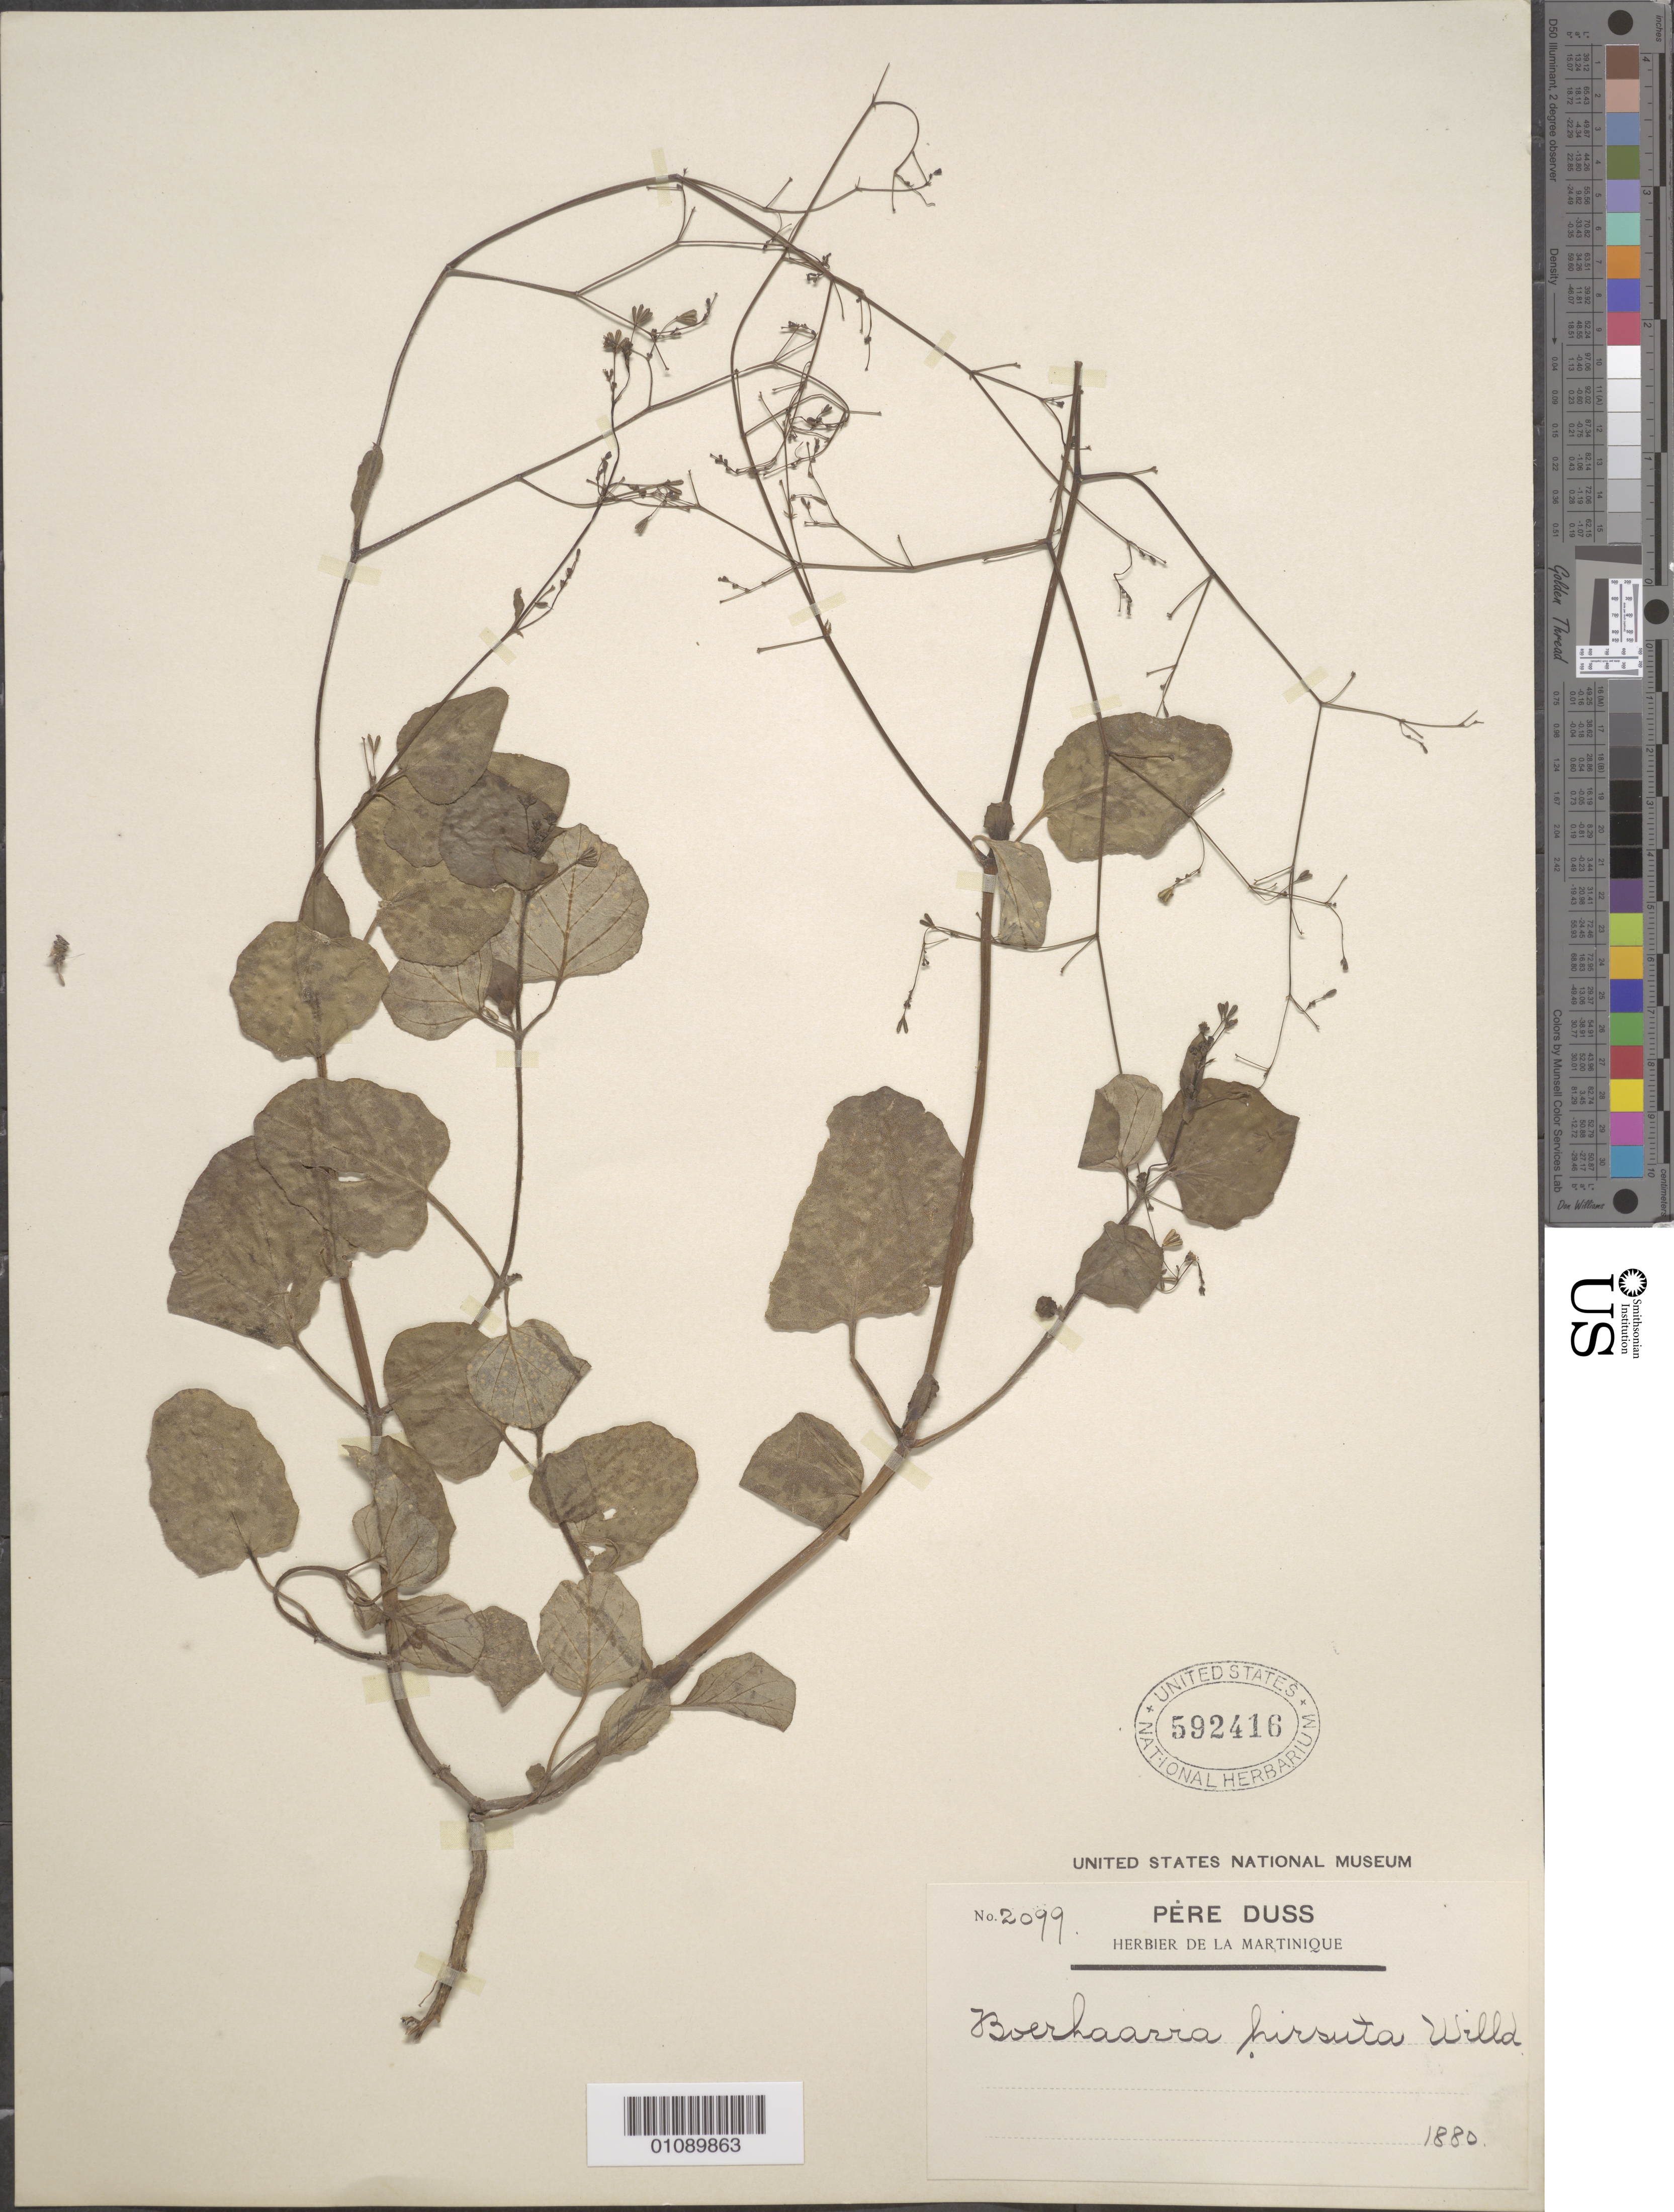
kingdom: Plantae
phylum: Tracheophyta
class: Magnoliopsida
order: Caryophyllales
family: Nyctaginaceae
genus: Boerhavia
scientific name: Boerhavia coccinea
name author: Mill.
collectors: Père Duss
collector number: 2099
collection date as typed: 1880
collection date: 1880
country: Martinique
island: Martinique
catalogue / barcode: US 592416